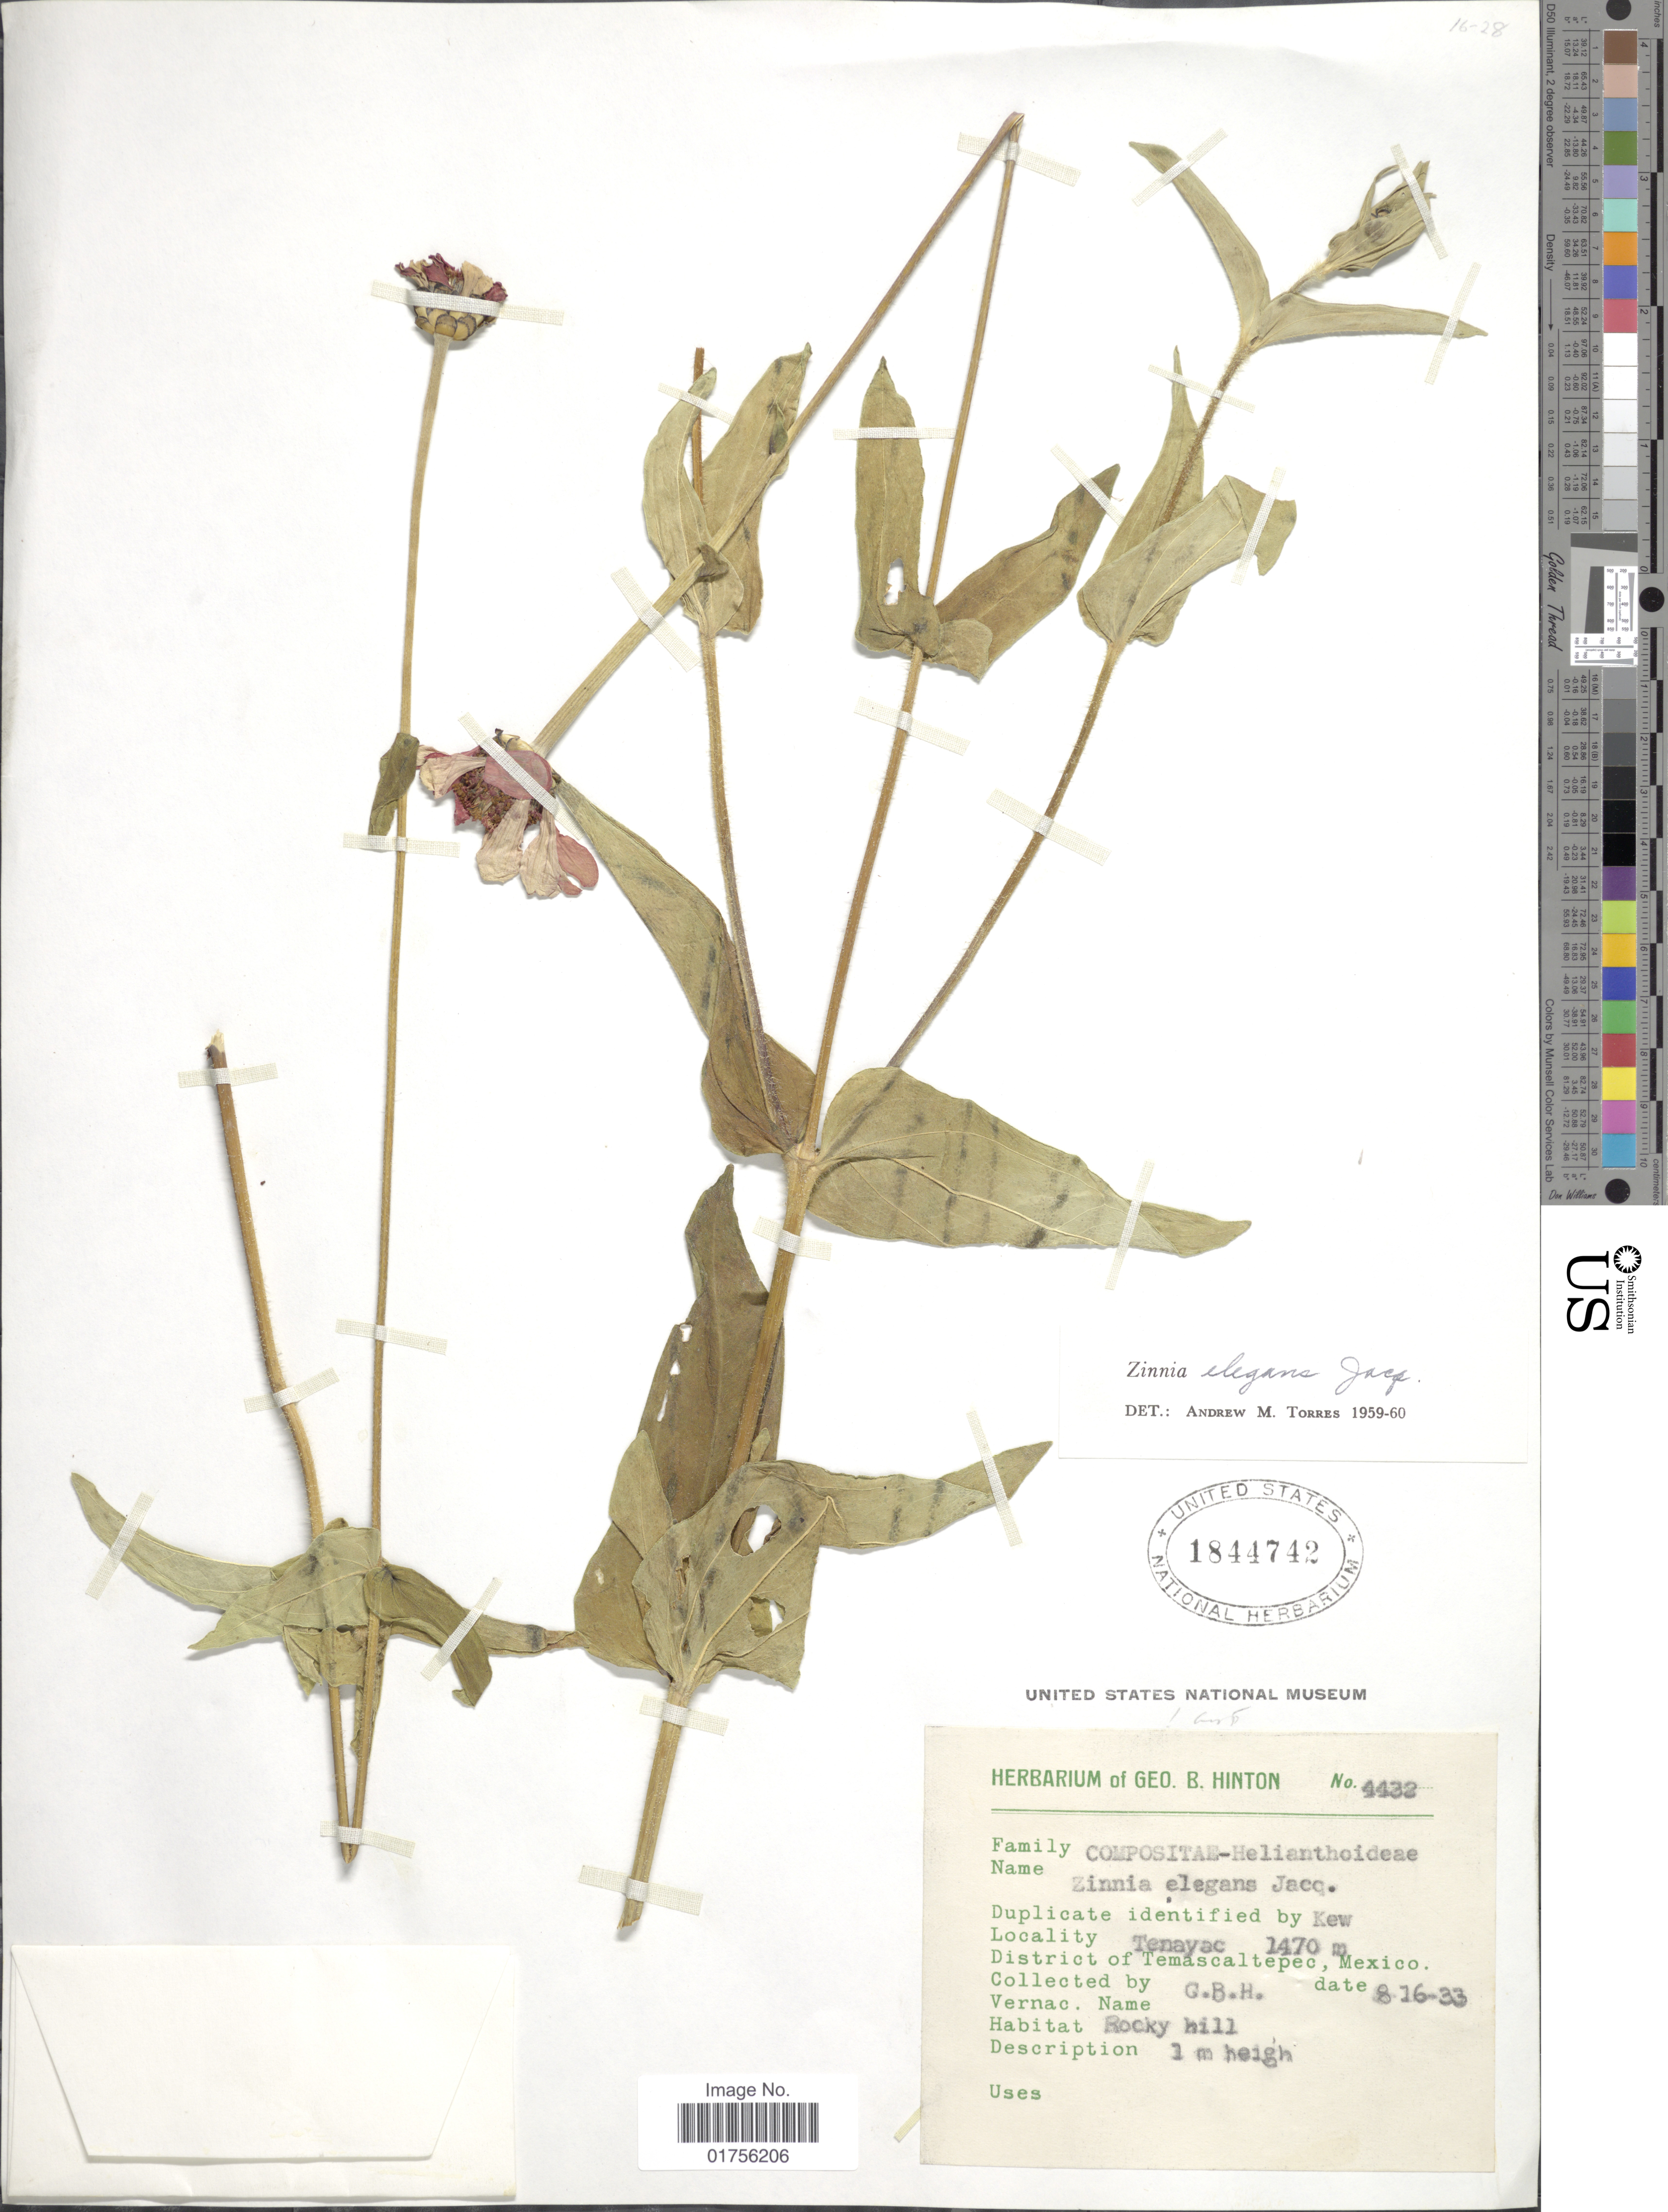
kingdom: Plantae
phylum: Tracheophyta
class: Magnoliopsida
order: Asterales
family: Asteraceae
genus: Zinnia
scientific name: Zinnia elegans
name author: Jacq.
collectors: G. B. Hinton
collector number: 4432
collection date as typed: Transcribed d/m/y: 16/8/33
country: Mexico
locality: Tenayac, District of Temascaltepec, Mexico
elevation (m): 1470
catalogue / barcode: US 1844742